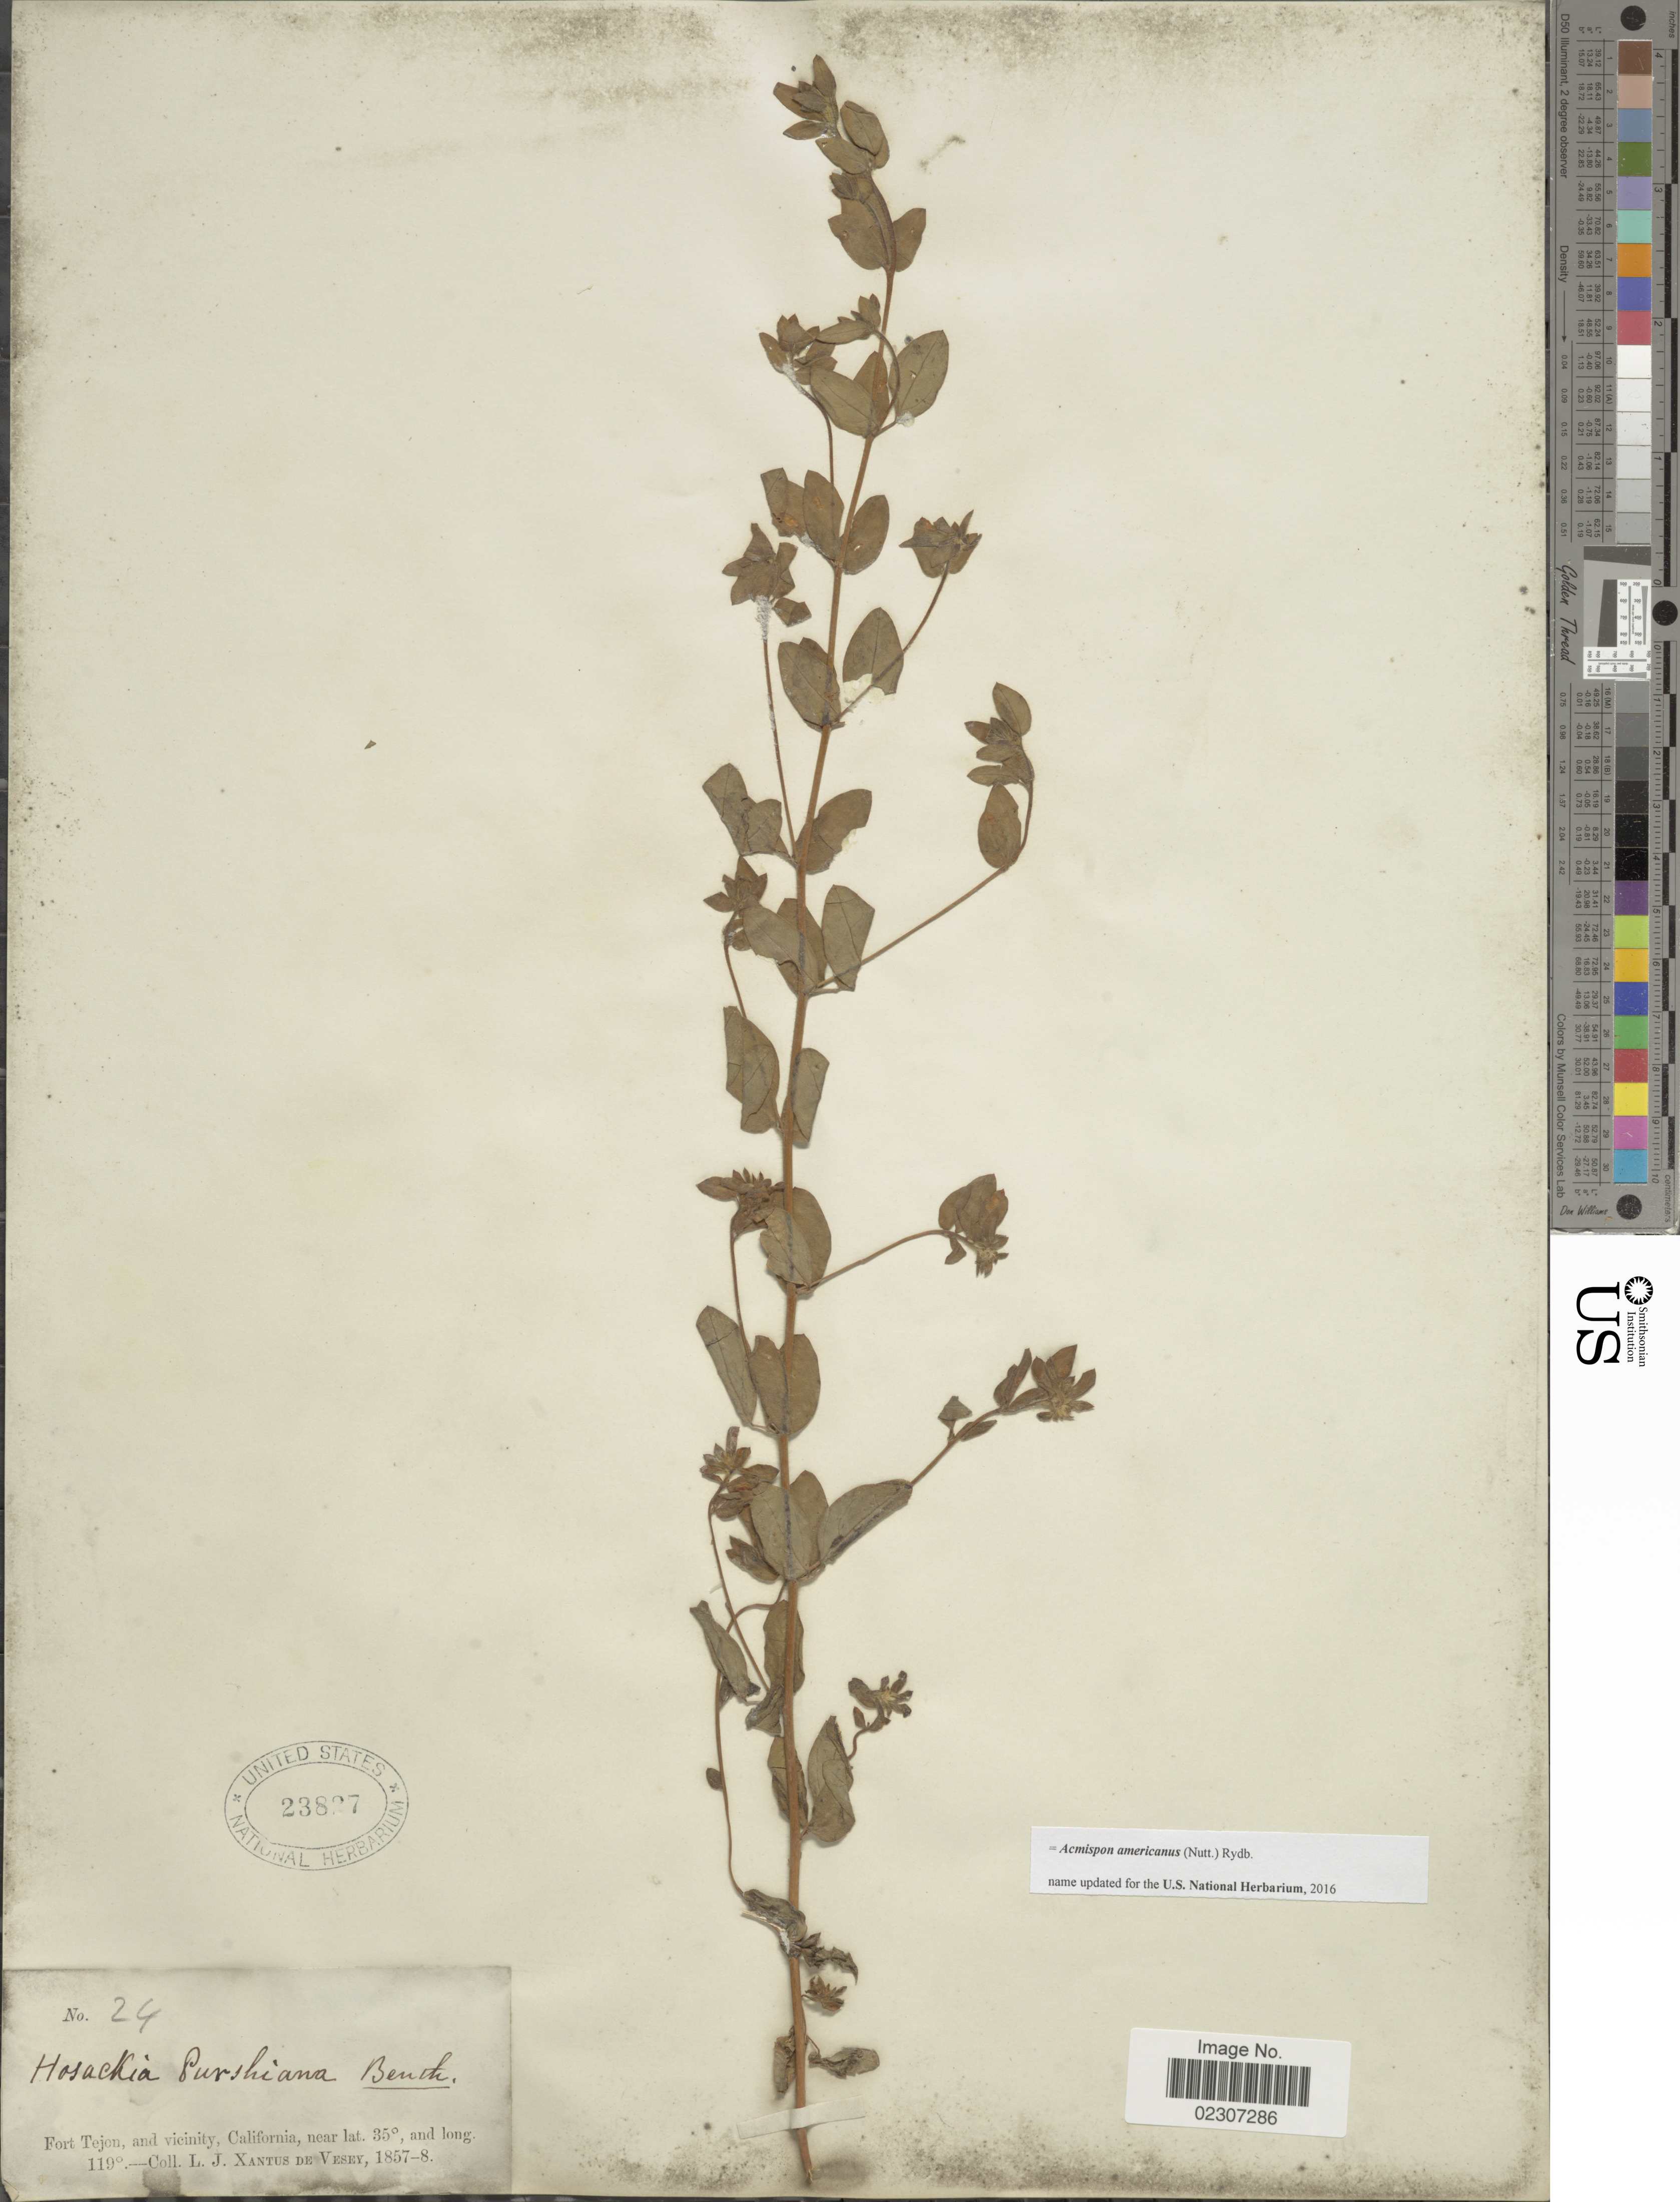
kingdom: Plantae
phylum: Tracheophyta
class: Magnoliopsida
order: Fabales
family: Fabaceae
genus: Acmispon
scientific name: Acmispon americanus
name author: (Nutt.) Rydb.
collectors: L. Xantus de Vesey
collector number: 24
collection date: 1857/1858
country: United States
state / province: California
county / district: Kern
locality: Fort tejon, and vicinity, California.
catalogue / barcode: US 23827